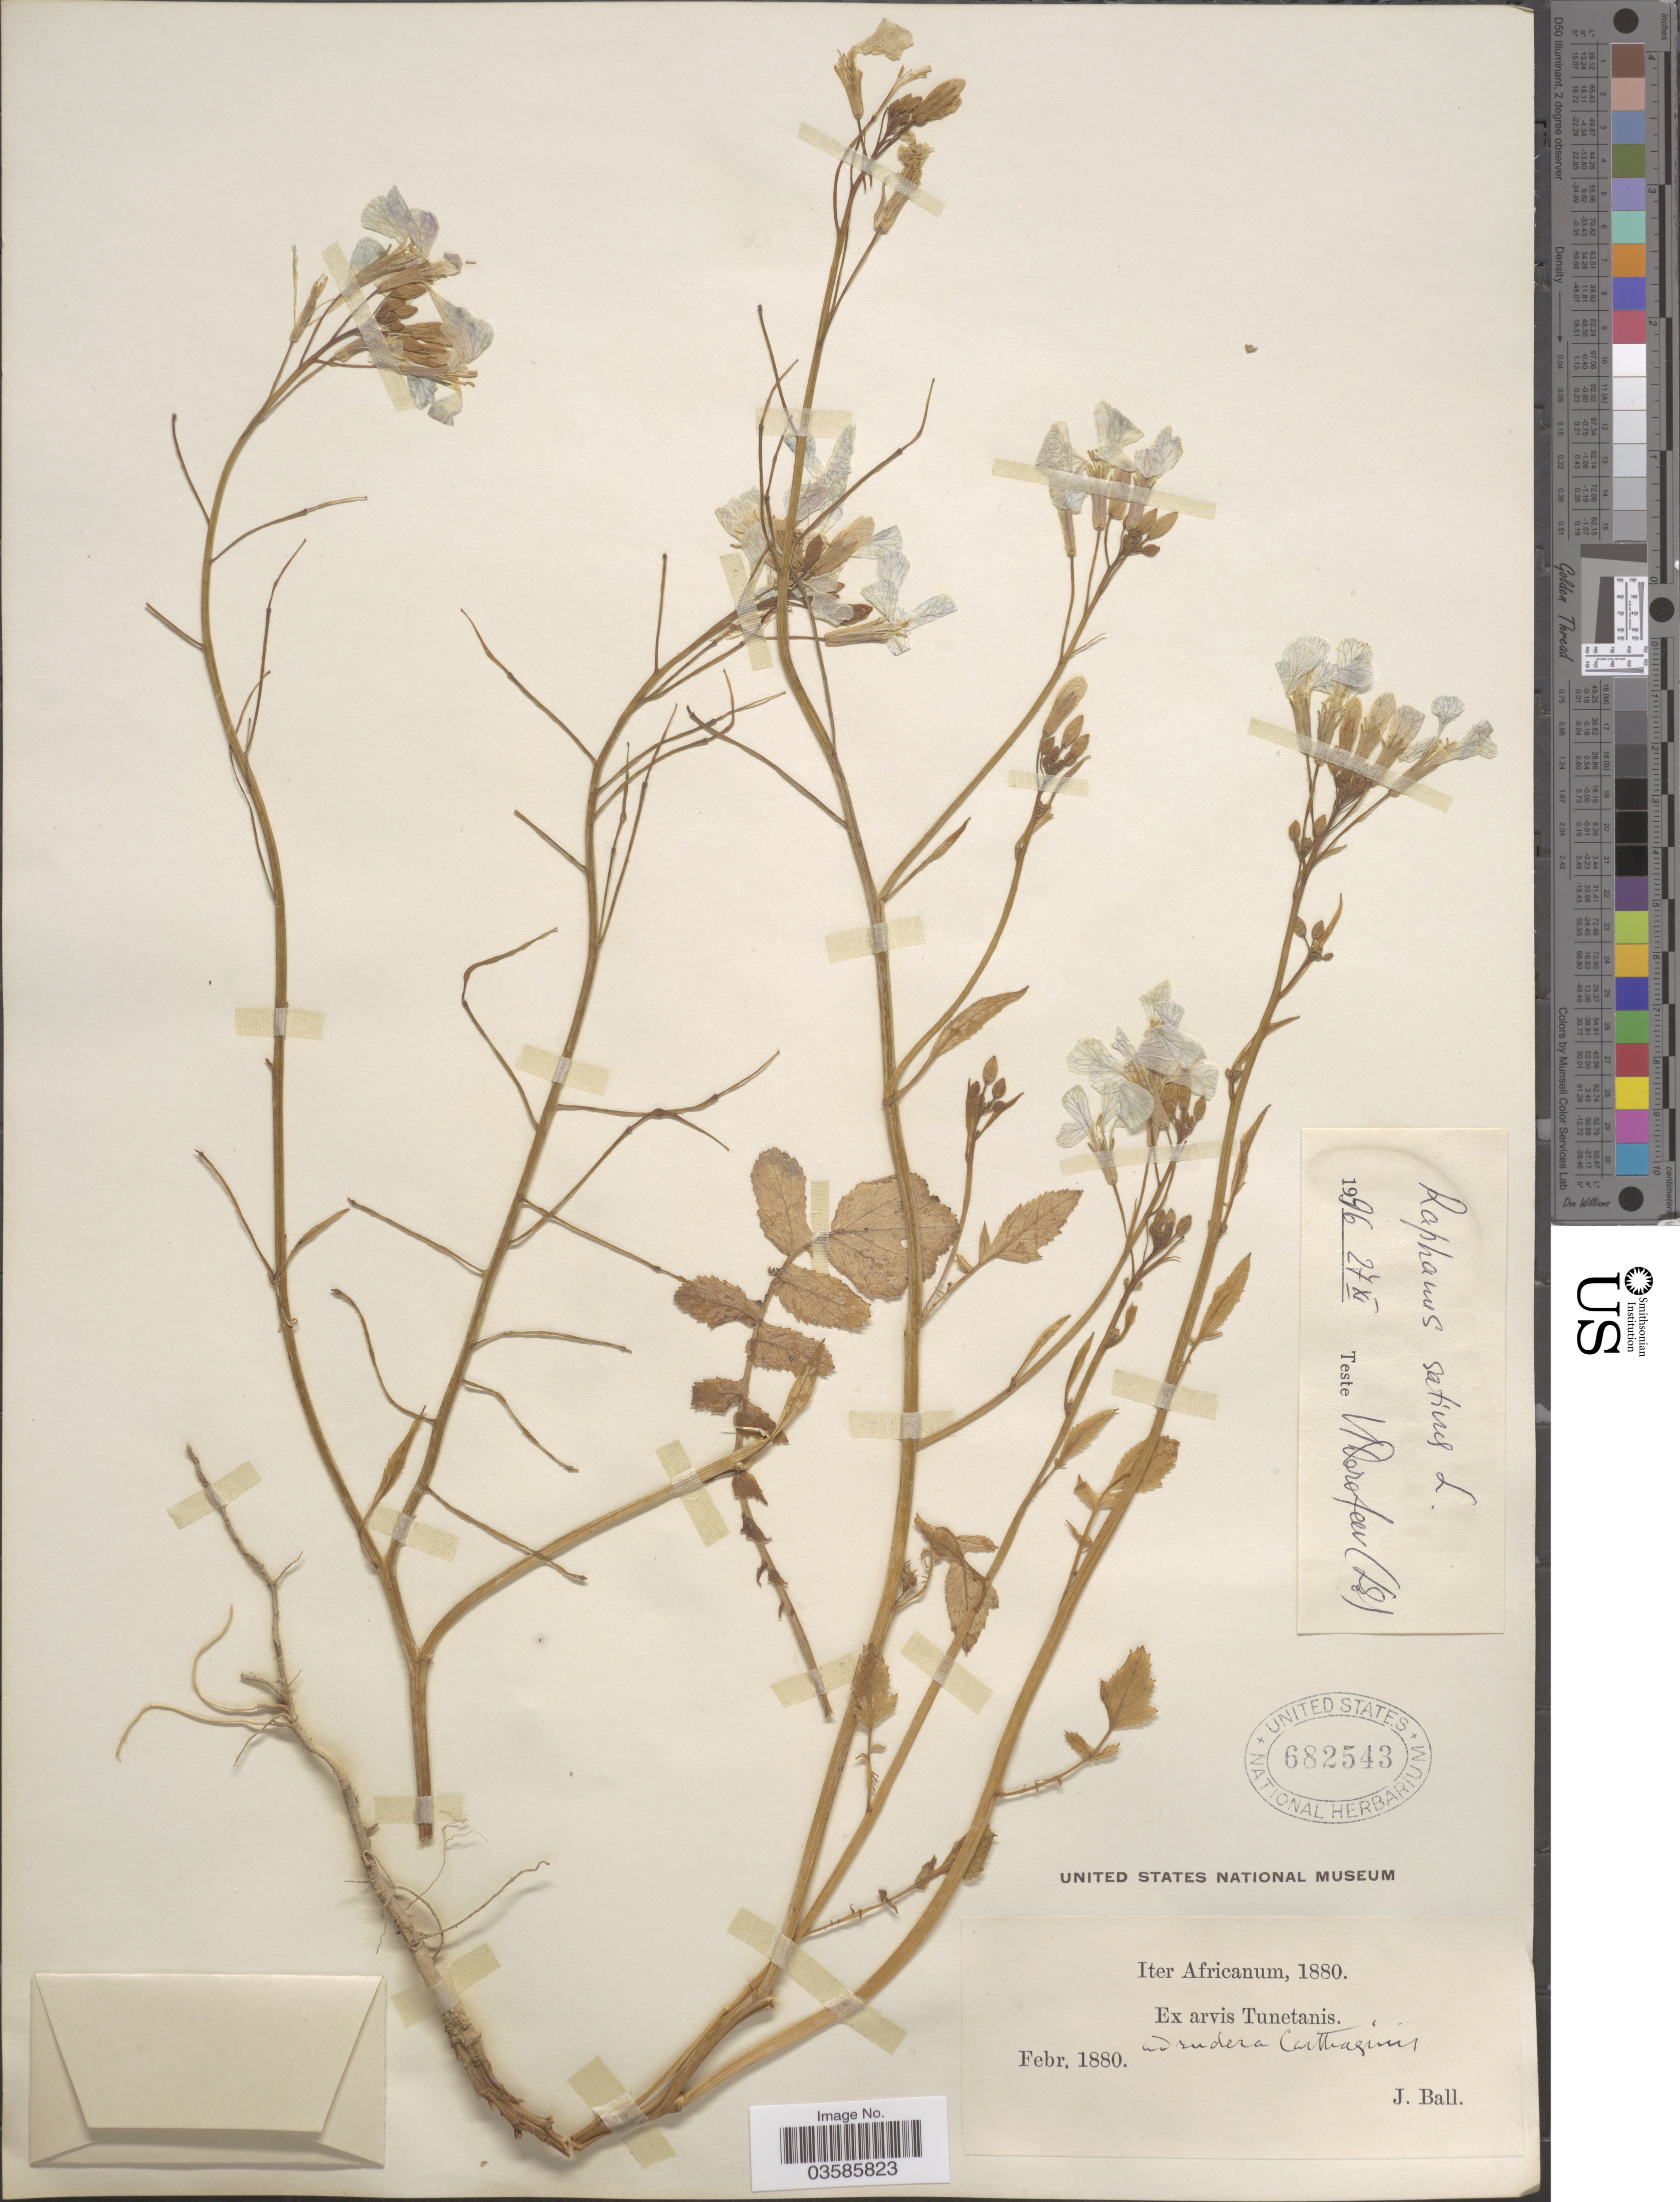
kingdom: Plantae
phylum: Tracheophyta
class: Magnoliopsida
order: Brassicales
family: Brassicaceae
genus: Raphanus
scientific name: Raphanus sativus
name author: L.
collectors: J. Ball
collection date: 1880-02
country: Tunisia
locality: Iter Africanum. Ex arvis Tunetanis. Ad rudera Carthaginis.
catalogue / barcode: US 682543